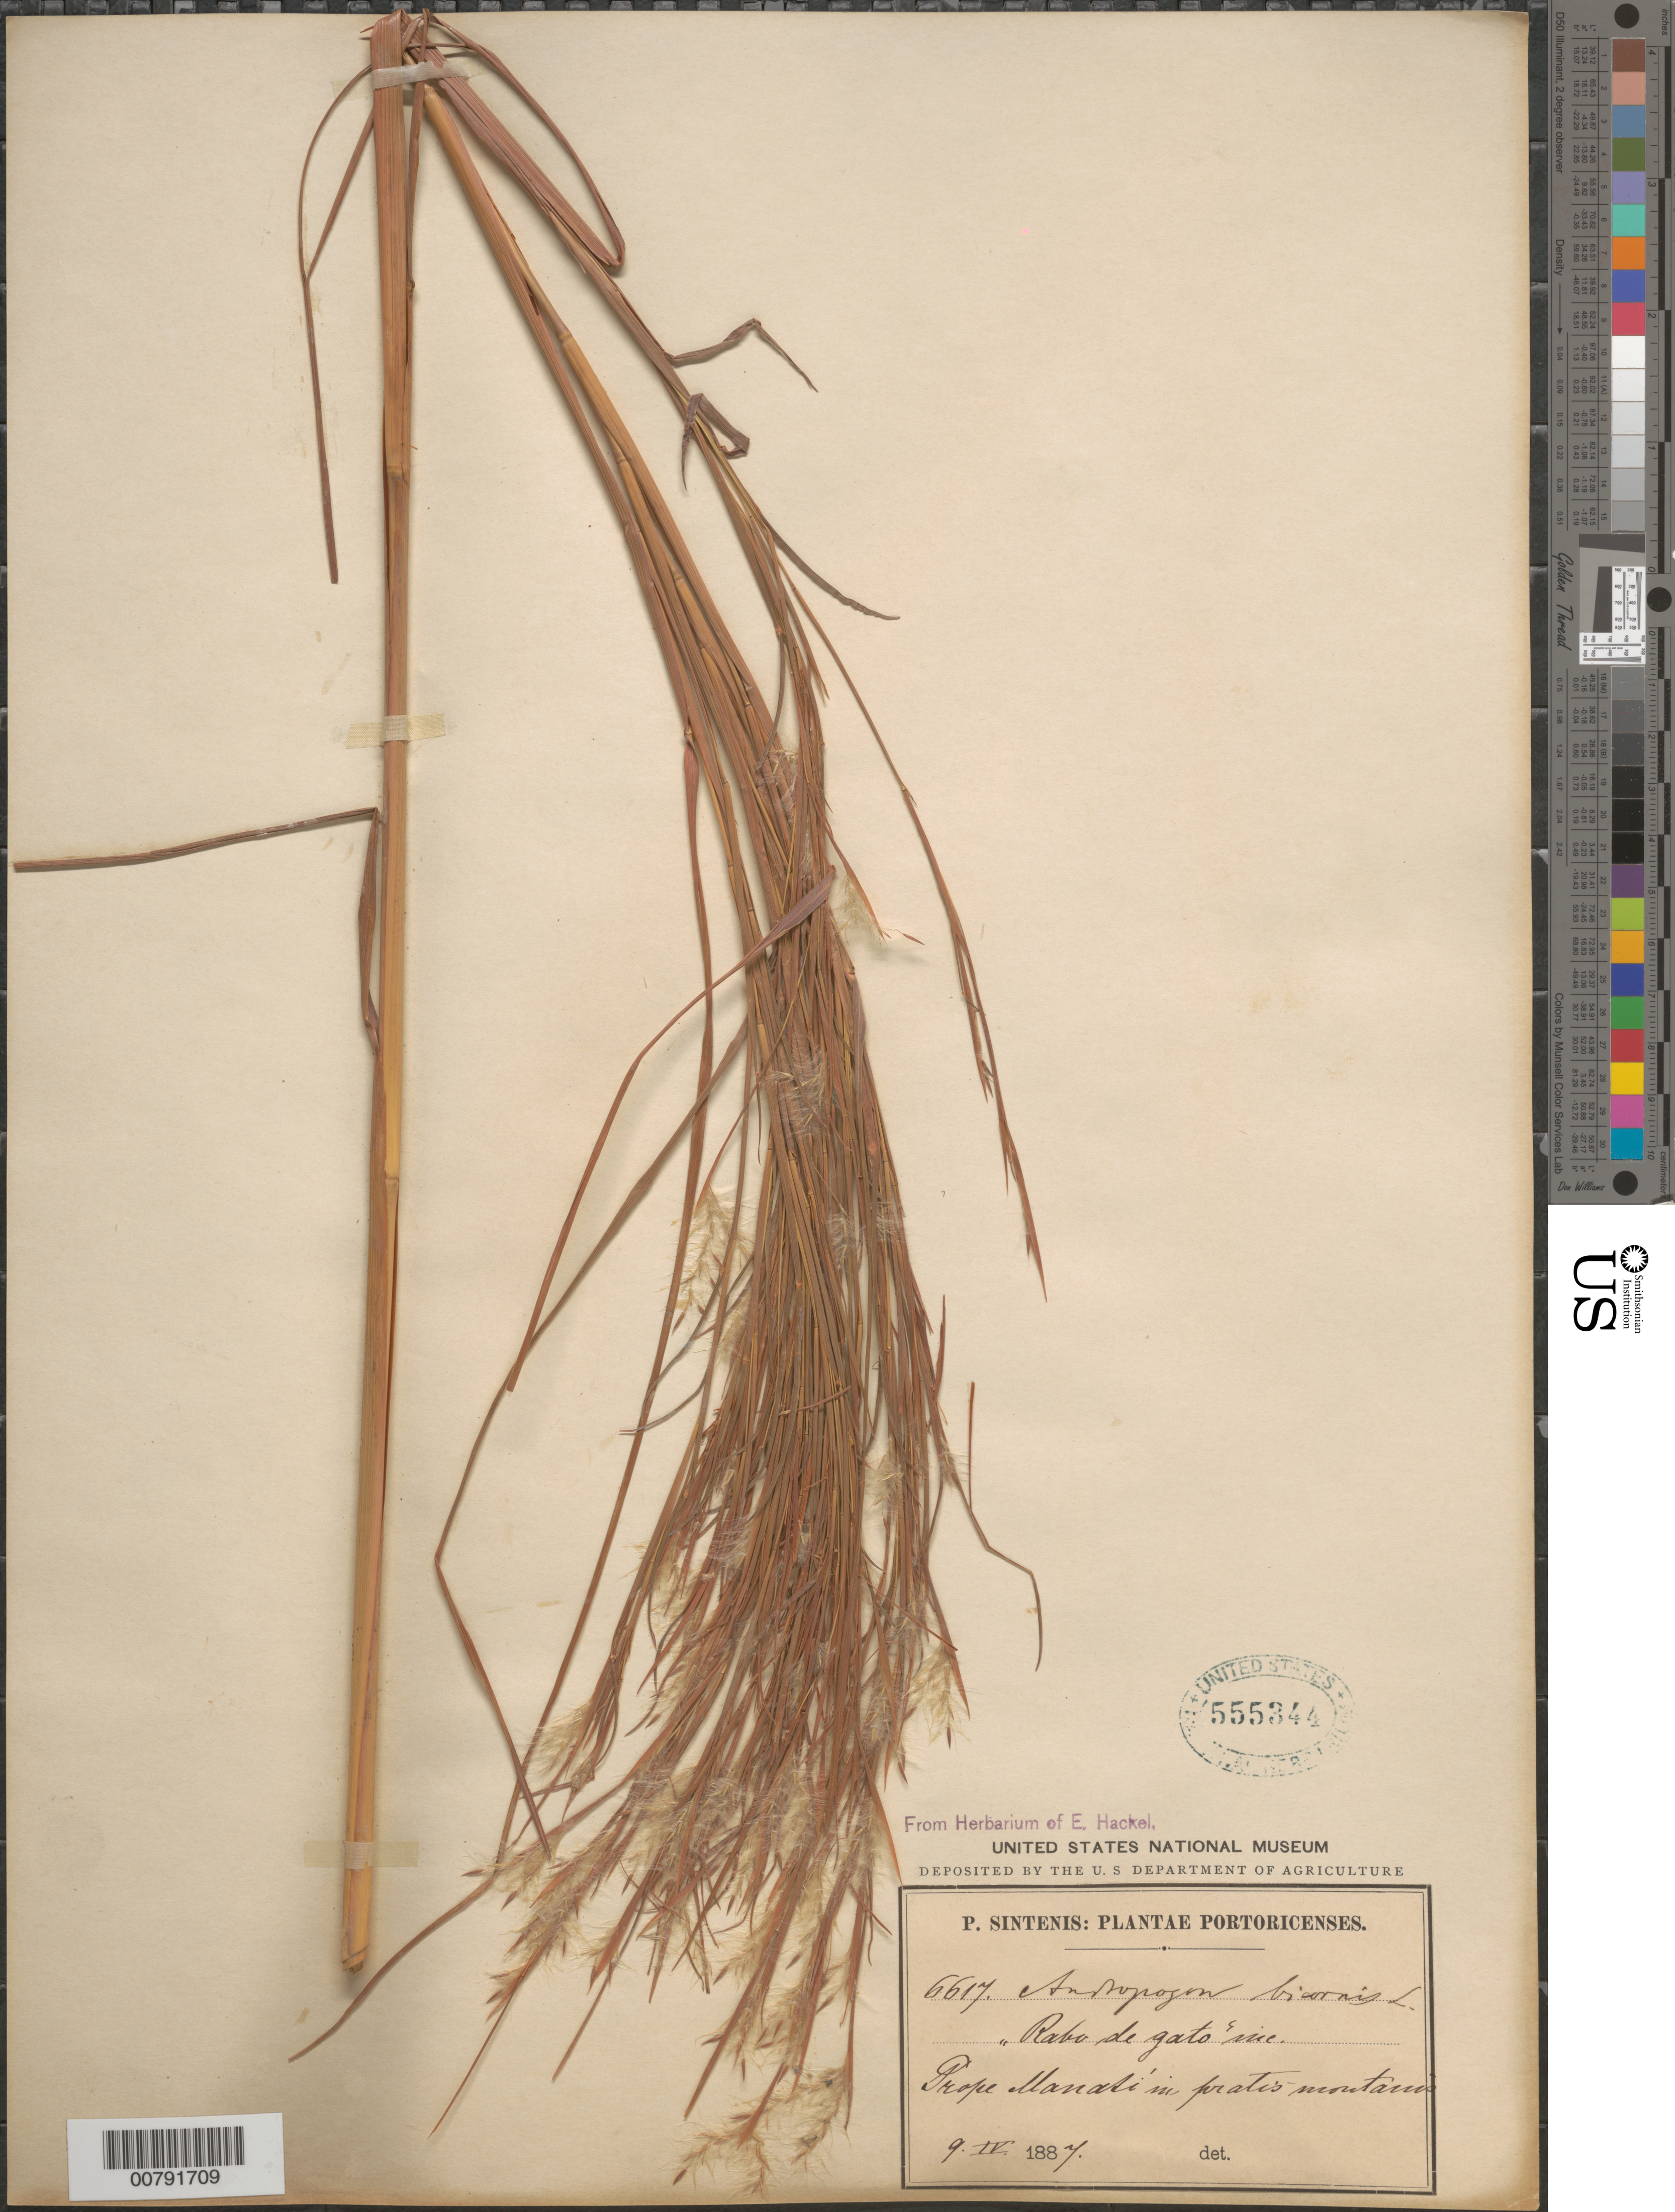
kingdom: Plantae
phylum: Tracheophyta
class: Liliopsida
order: Poales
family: Poaceae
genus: Andropogon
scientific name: Andropogon bicornis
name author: L.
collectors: P. Sintenis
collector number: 6617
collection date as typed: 09 Apr 1887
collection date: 1887-04-09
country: Puerto Rico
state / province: Manatí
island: Puerto Rico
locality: Manati; Rabo de Gato" vic.; prope Manati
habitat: In fratis montanis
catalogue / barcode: US 555344